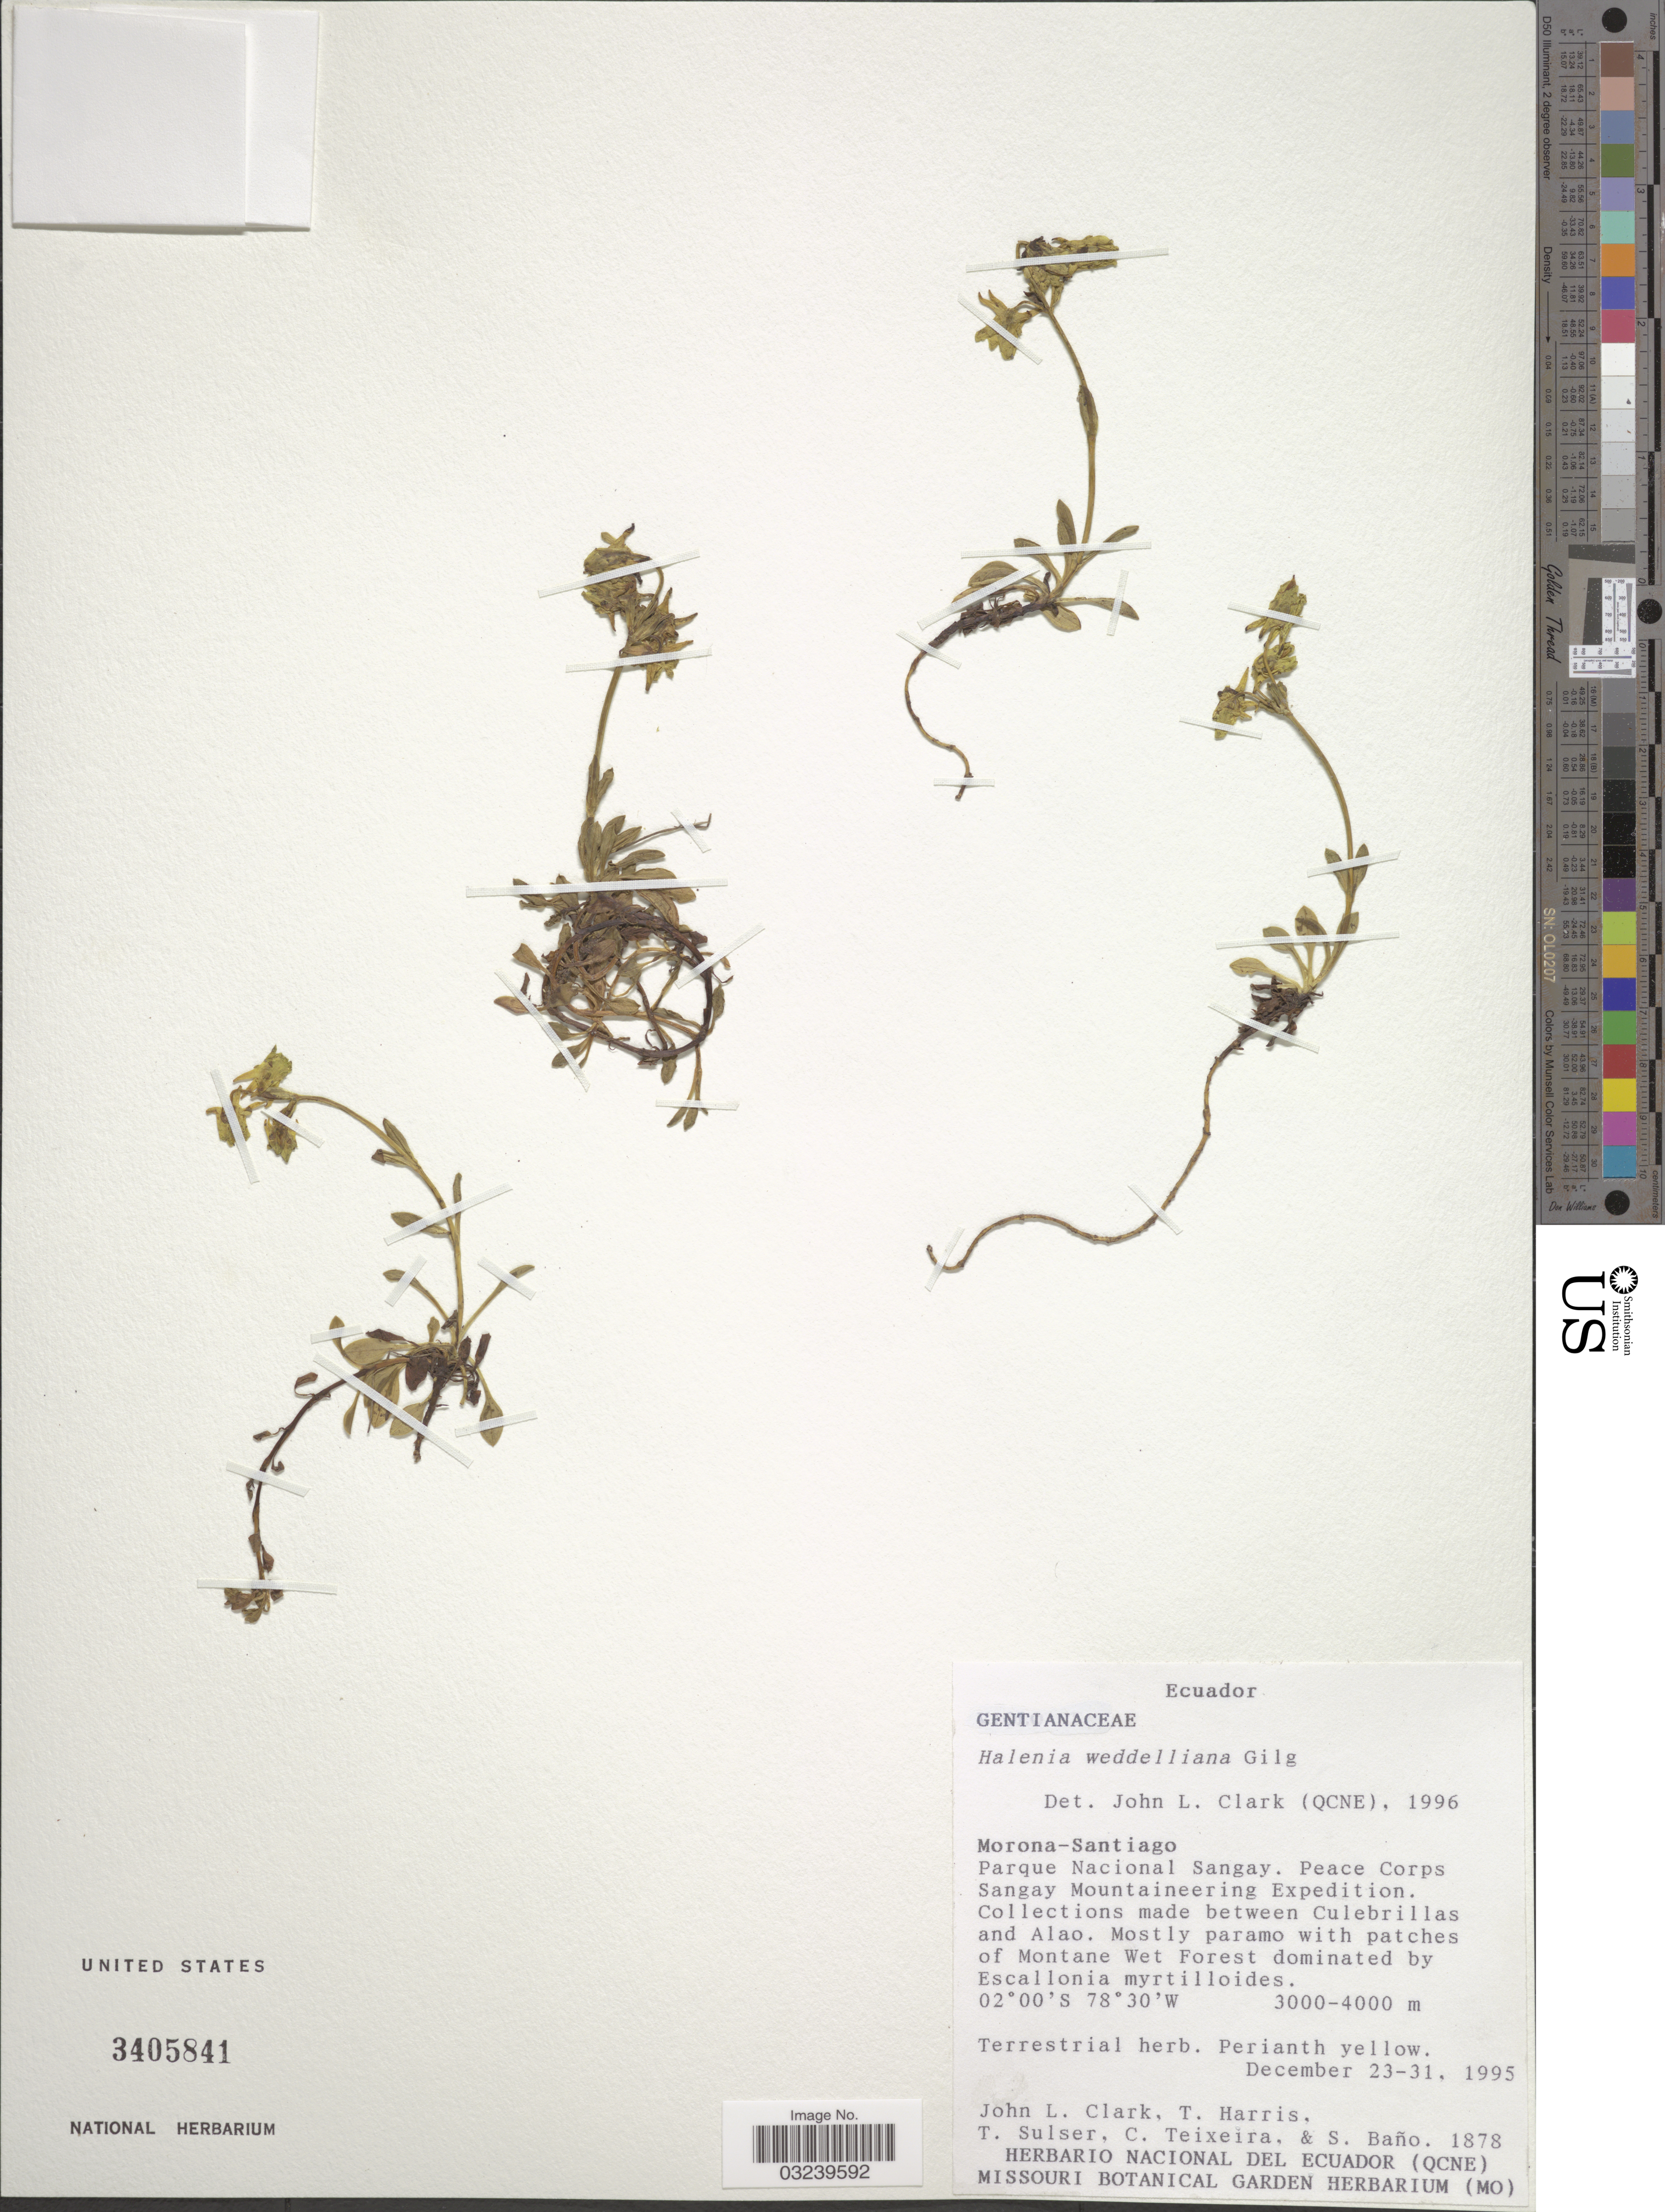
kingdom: Plantae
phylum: Tracheophyta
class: Magnoliopsida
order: Gentianales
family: Gentianaceae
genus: Halenia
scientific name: Halenia weddelliana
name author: Gilg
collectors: J. L. Clark, T. Harris, T. Sulser, C. Teixeira & S. Bano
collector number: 1878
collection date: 1995-12-23/1995-12-31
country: Ecuador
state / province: Morona-Santiago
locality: Parque Nacional Sangay, Peace Corps Sangay Mountaineering Expedition, Collections made between Culebrillas and Alao.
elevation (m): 3000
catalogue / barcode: US 3405841